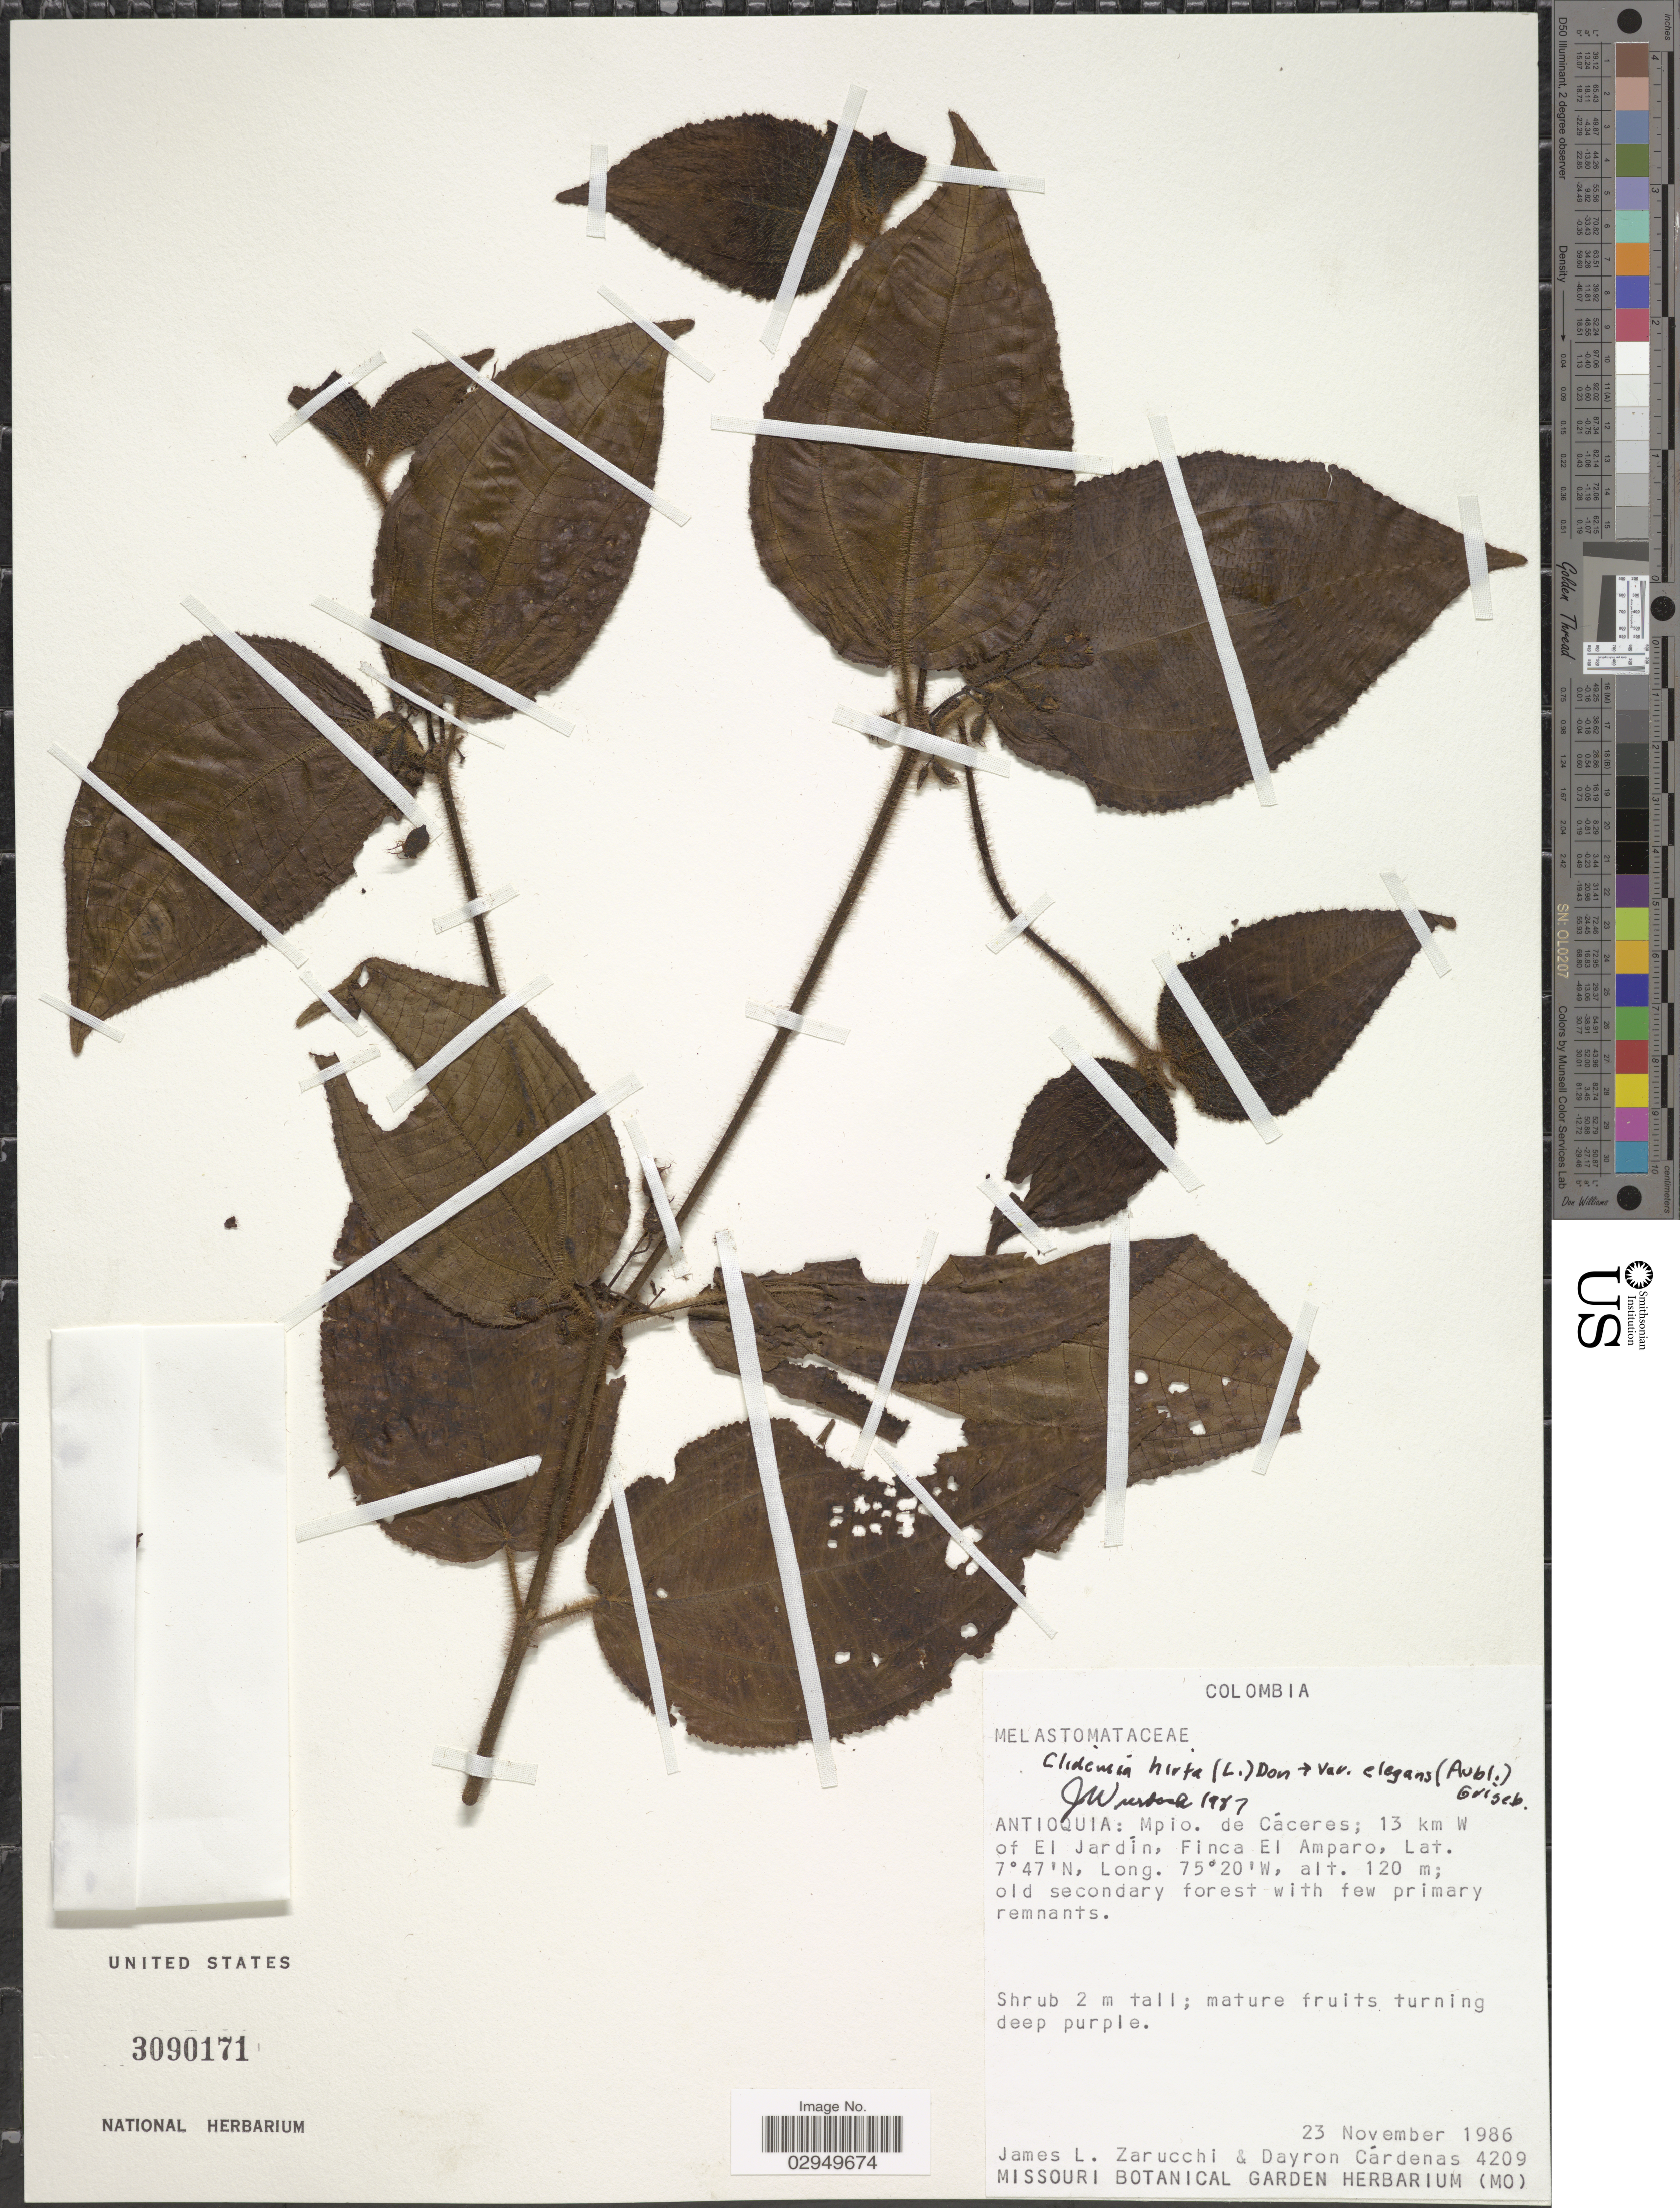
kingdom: Plantae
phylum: Tracheophyta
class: Magnoliopsida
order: Myrtales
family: Melastomataceae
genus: Clidemia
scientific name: Clidemia hirta var. elegans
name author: (Aubl.) Griseb.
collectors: J. L. Zarucchi & D. Cárdenas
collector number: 4209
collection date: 1986-11-23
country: Colombia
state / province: Antioquia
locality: Mpio. de Cáceres; 13 km W of El Jardín, Finca El Amparo.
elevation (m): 120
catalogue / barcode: US 3090171